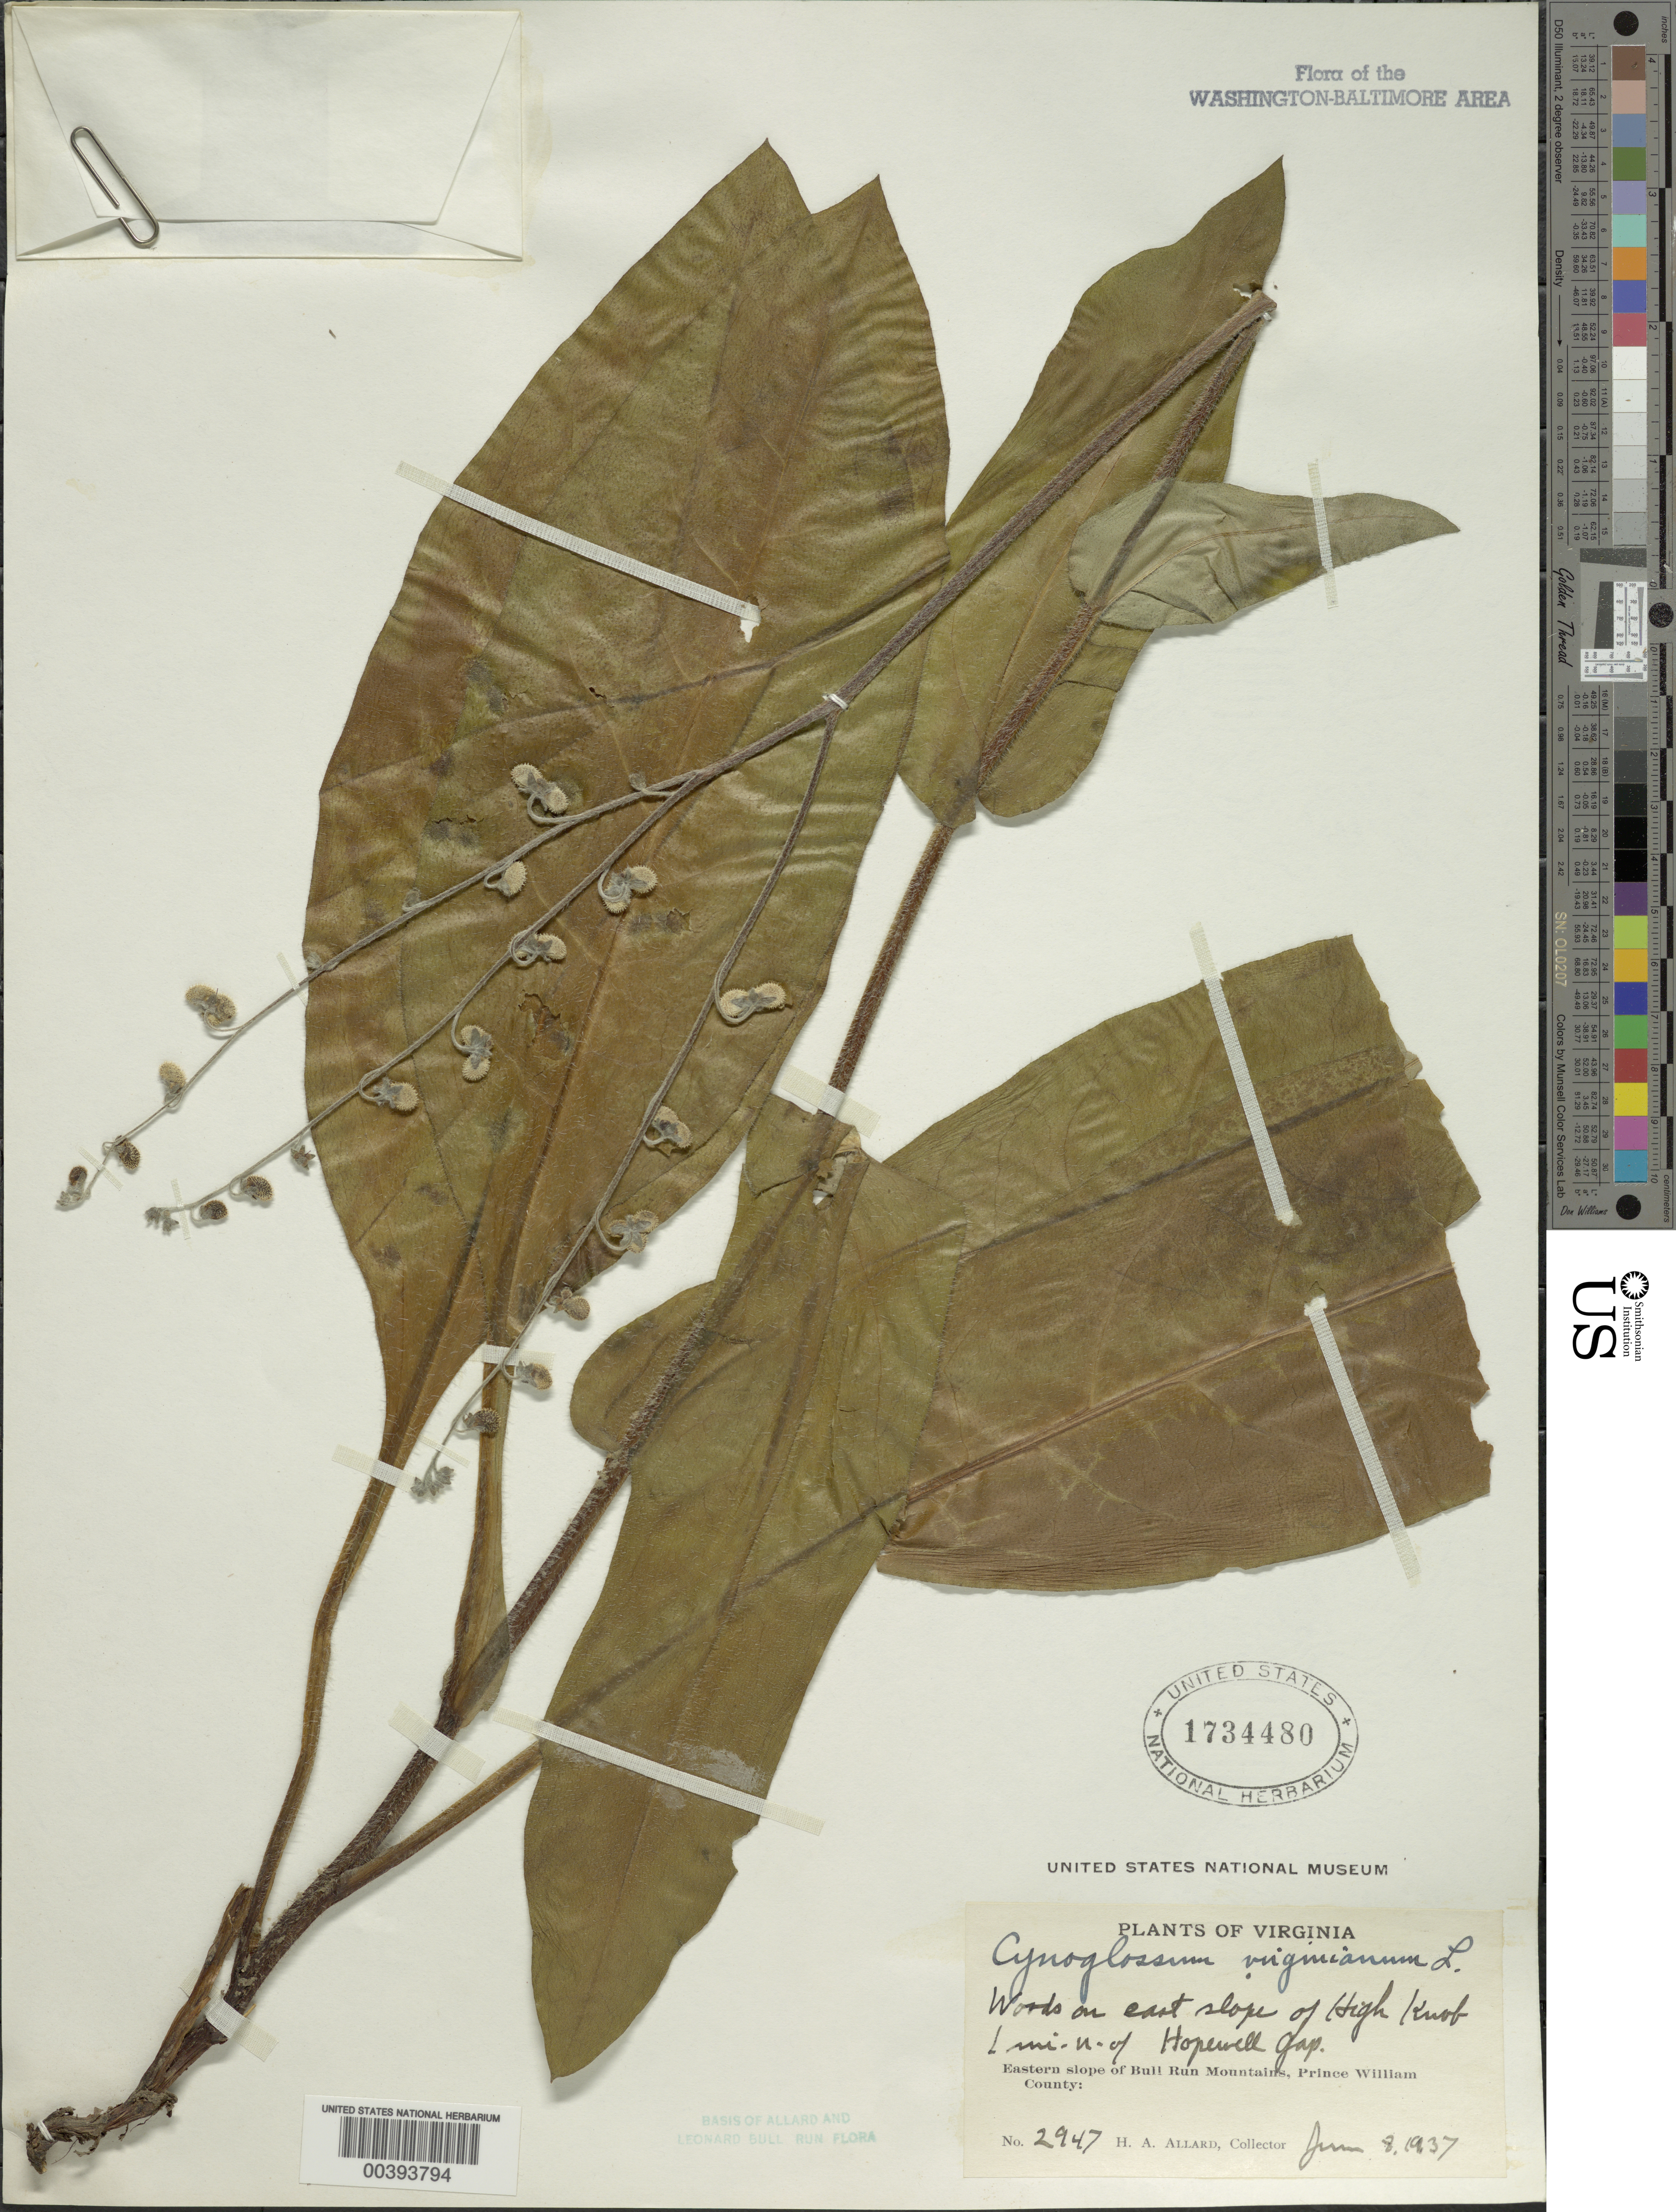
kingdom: Plantae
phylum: Tracheophyta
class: Magnoliopsida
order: Boraginales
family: Boraginaceae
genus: Cynoglossum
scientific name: Cynoglossum virginianum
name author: L.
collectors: H. A. Allard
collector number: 2947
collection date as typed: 08 Jun 1937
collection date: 1937-06-08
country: United States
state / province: Virginia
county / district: Prince William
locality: High Knob, north of Hopewell Gap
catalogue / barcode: US 1734480